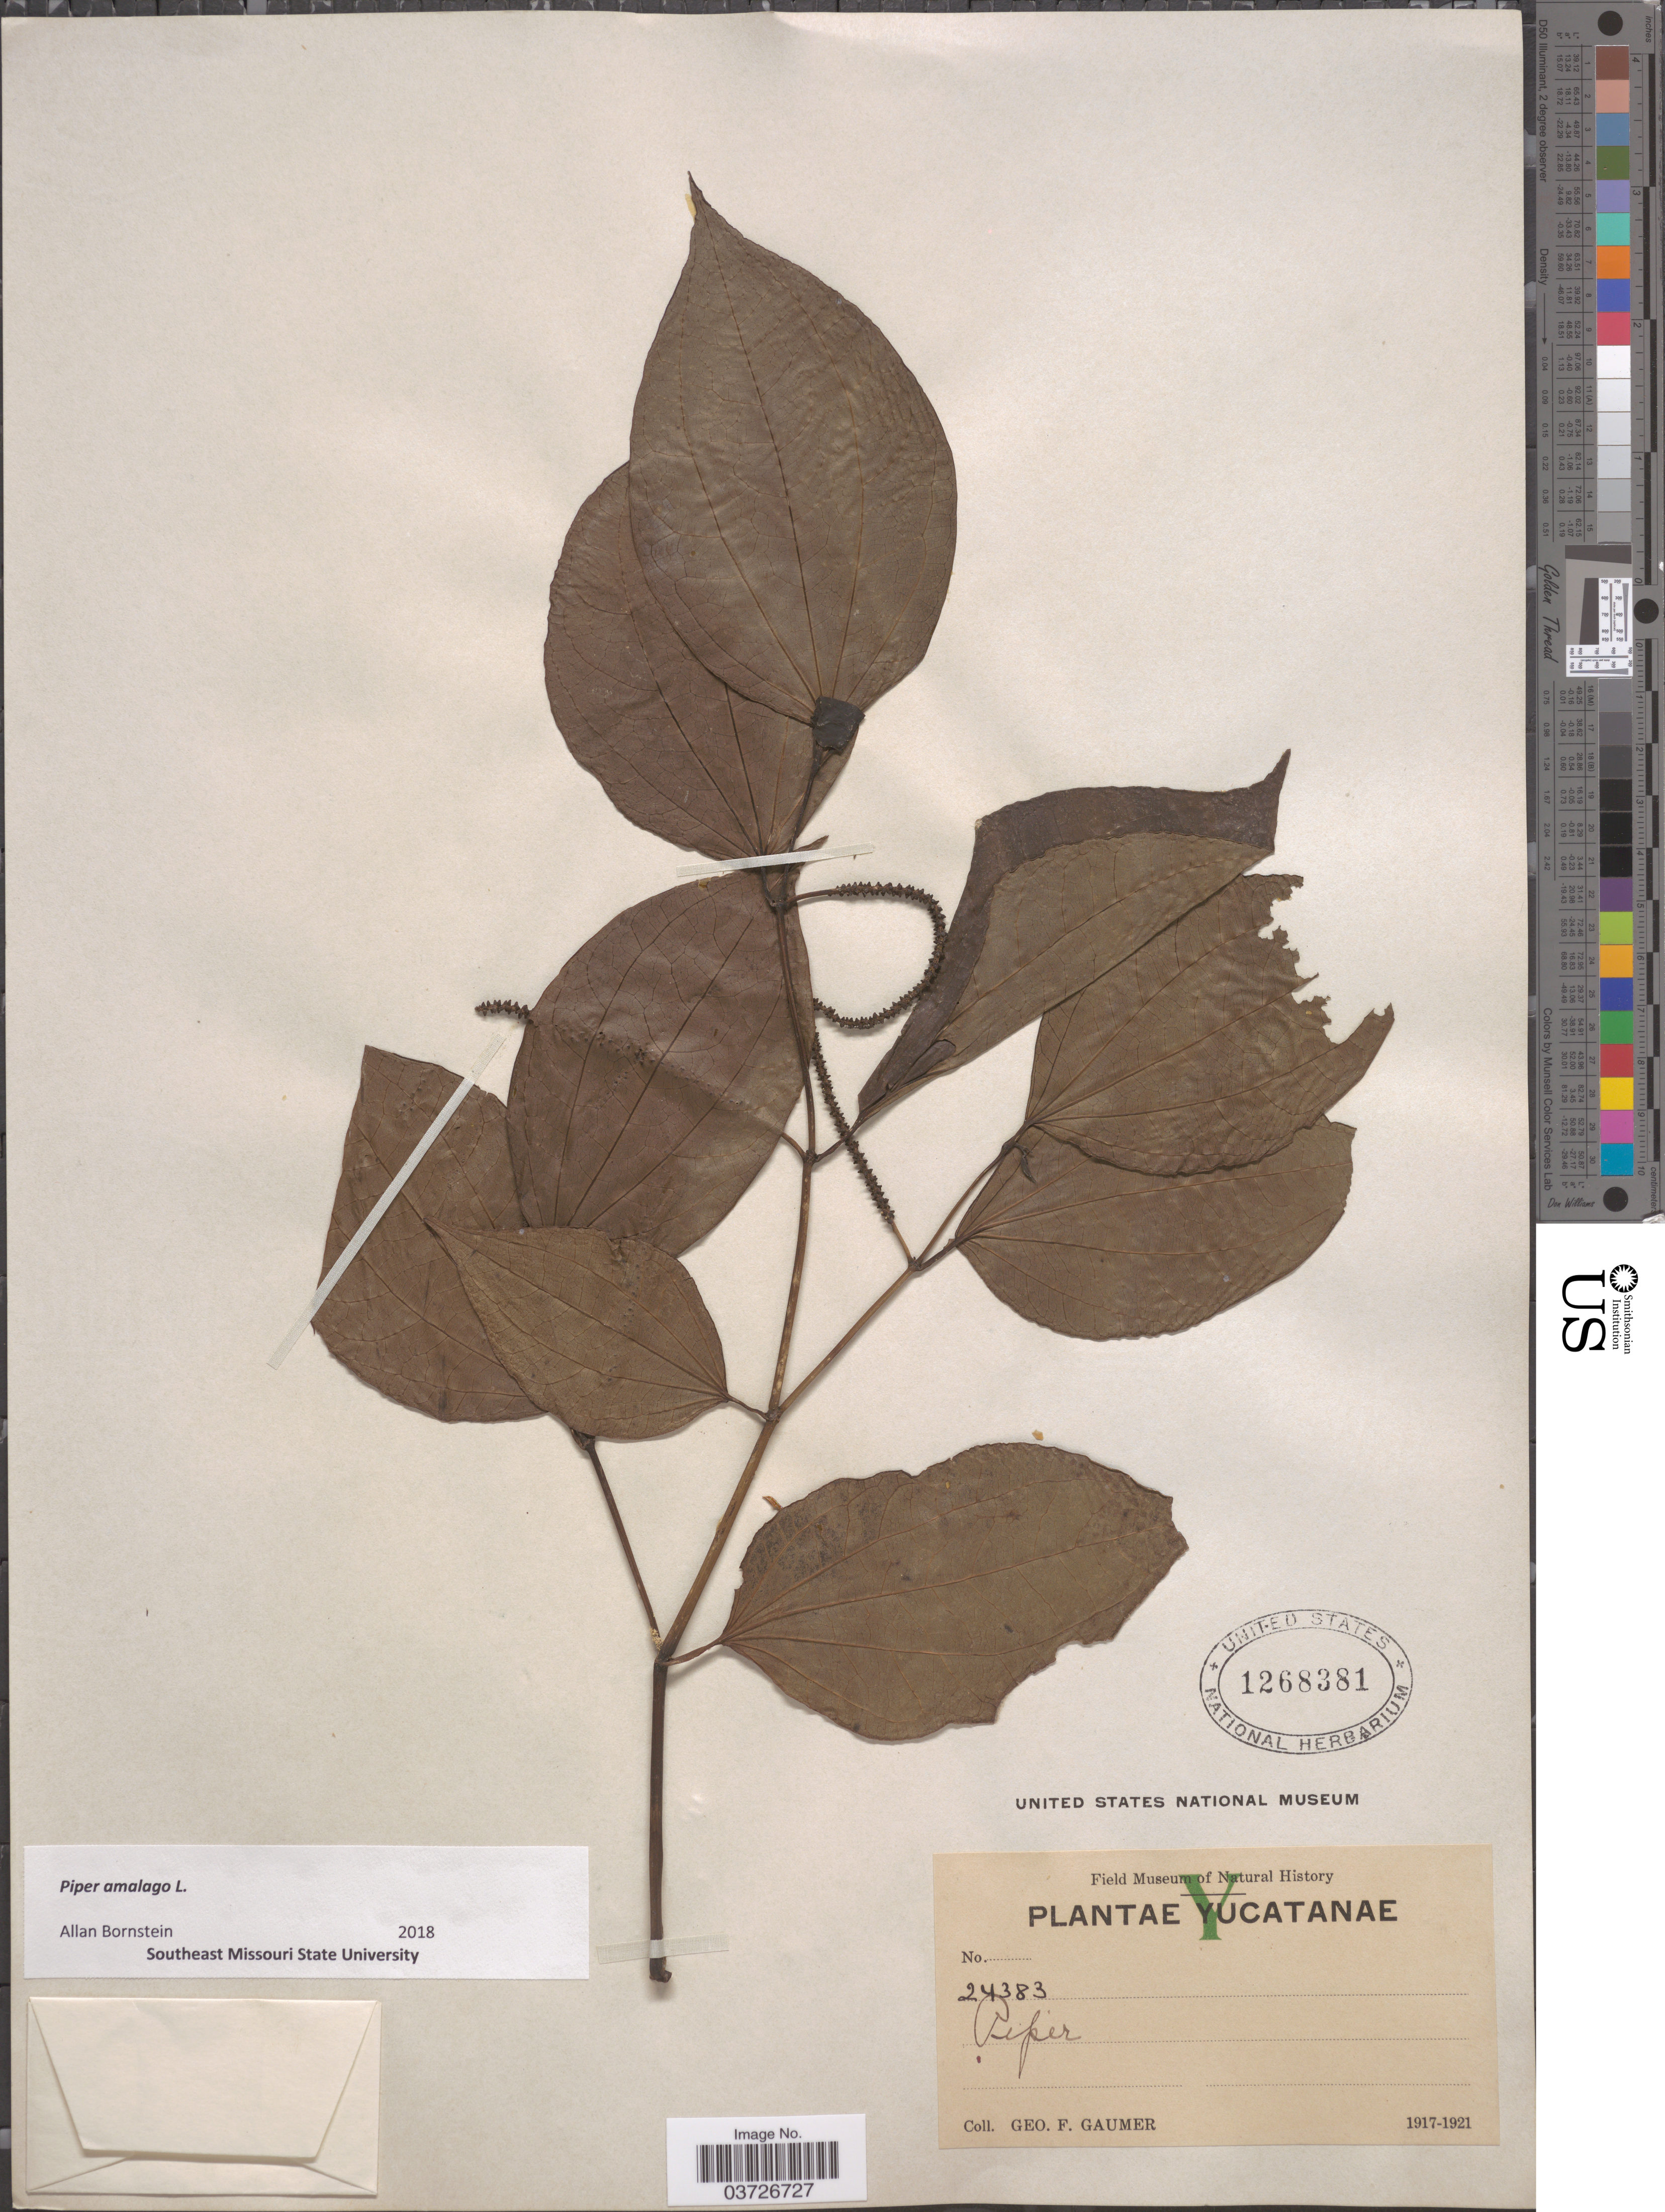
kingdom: Plantae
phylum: Tracheophyta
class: Magnoliopsida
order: Piperales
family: Piperaceae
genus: Piper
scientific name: Piper amalago var. medium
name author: (Jacq.) Yunck.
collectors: G. F. Gaumer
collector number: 24383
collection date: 1917/1921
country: Mexico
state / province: Yucatán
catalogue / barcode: US 1268381